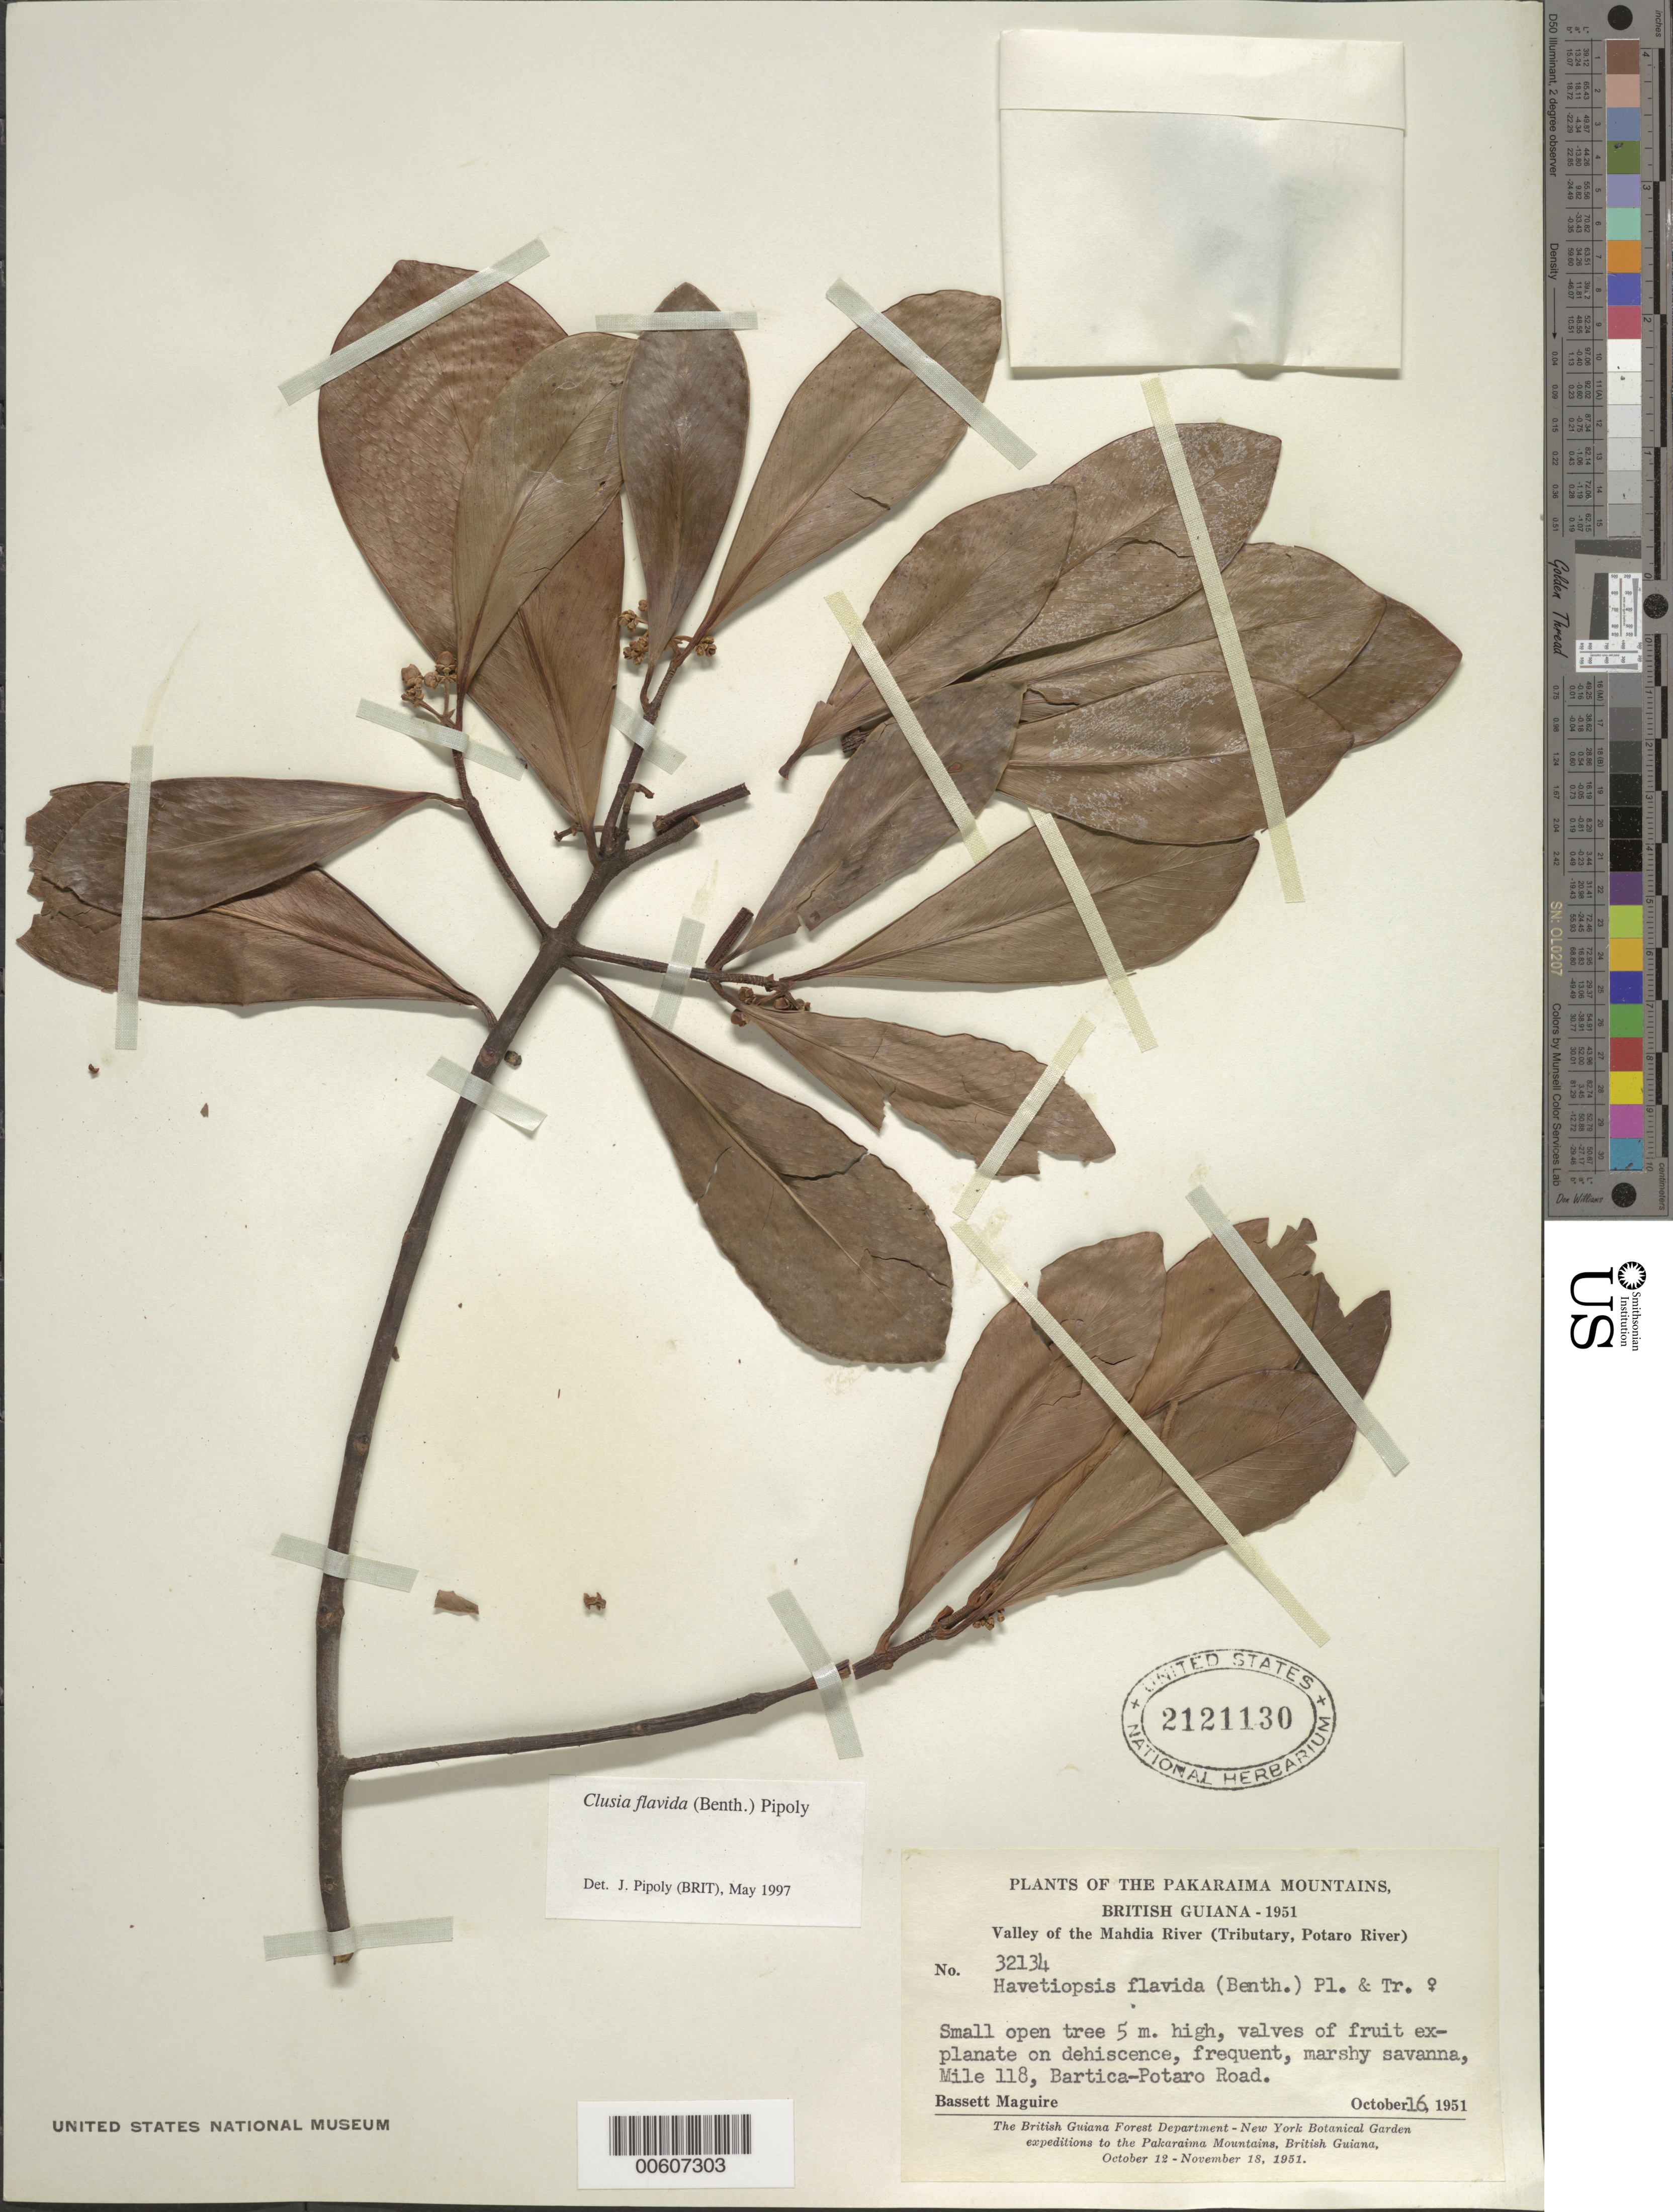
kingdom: Plantae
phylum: Tracheophyta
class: Magnoliopsida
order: Malpighiales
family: Clusiaceae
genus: Clusia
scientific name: Clusia flavida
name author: (Benth.) Pipoly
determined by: Pipoly, J. J., III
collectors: B. Maguire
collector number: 32134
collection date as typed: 16-Oct-51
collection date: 1951-10-16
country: Guyana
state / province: Potaro-Siparuni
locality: Bartica-Potaro Road, mile 118, Mahdia River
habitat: Marshy savanna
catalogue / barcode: US 2121130